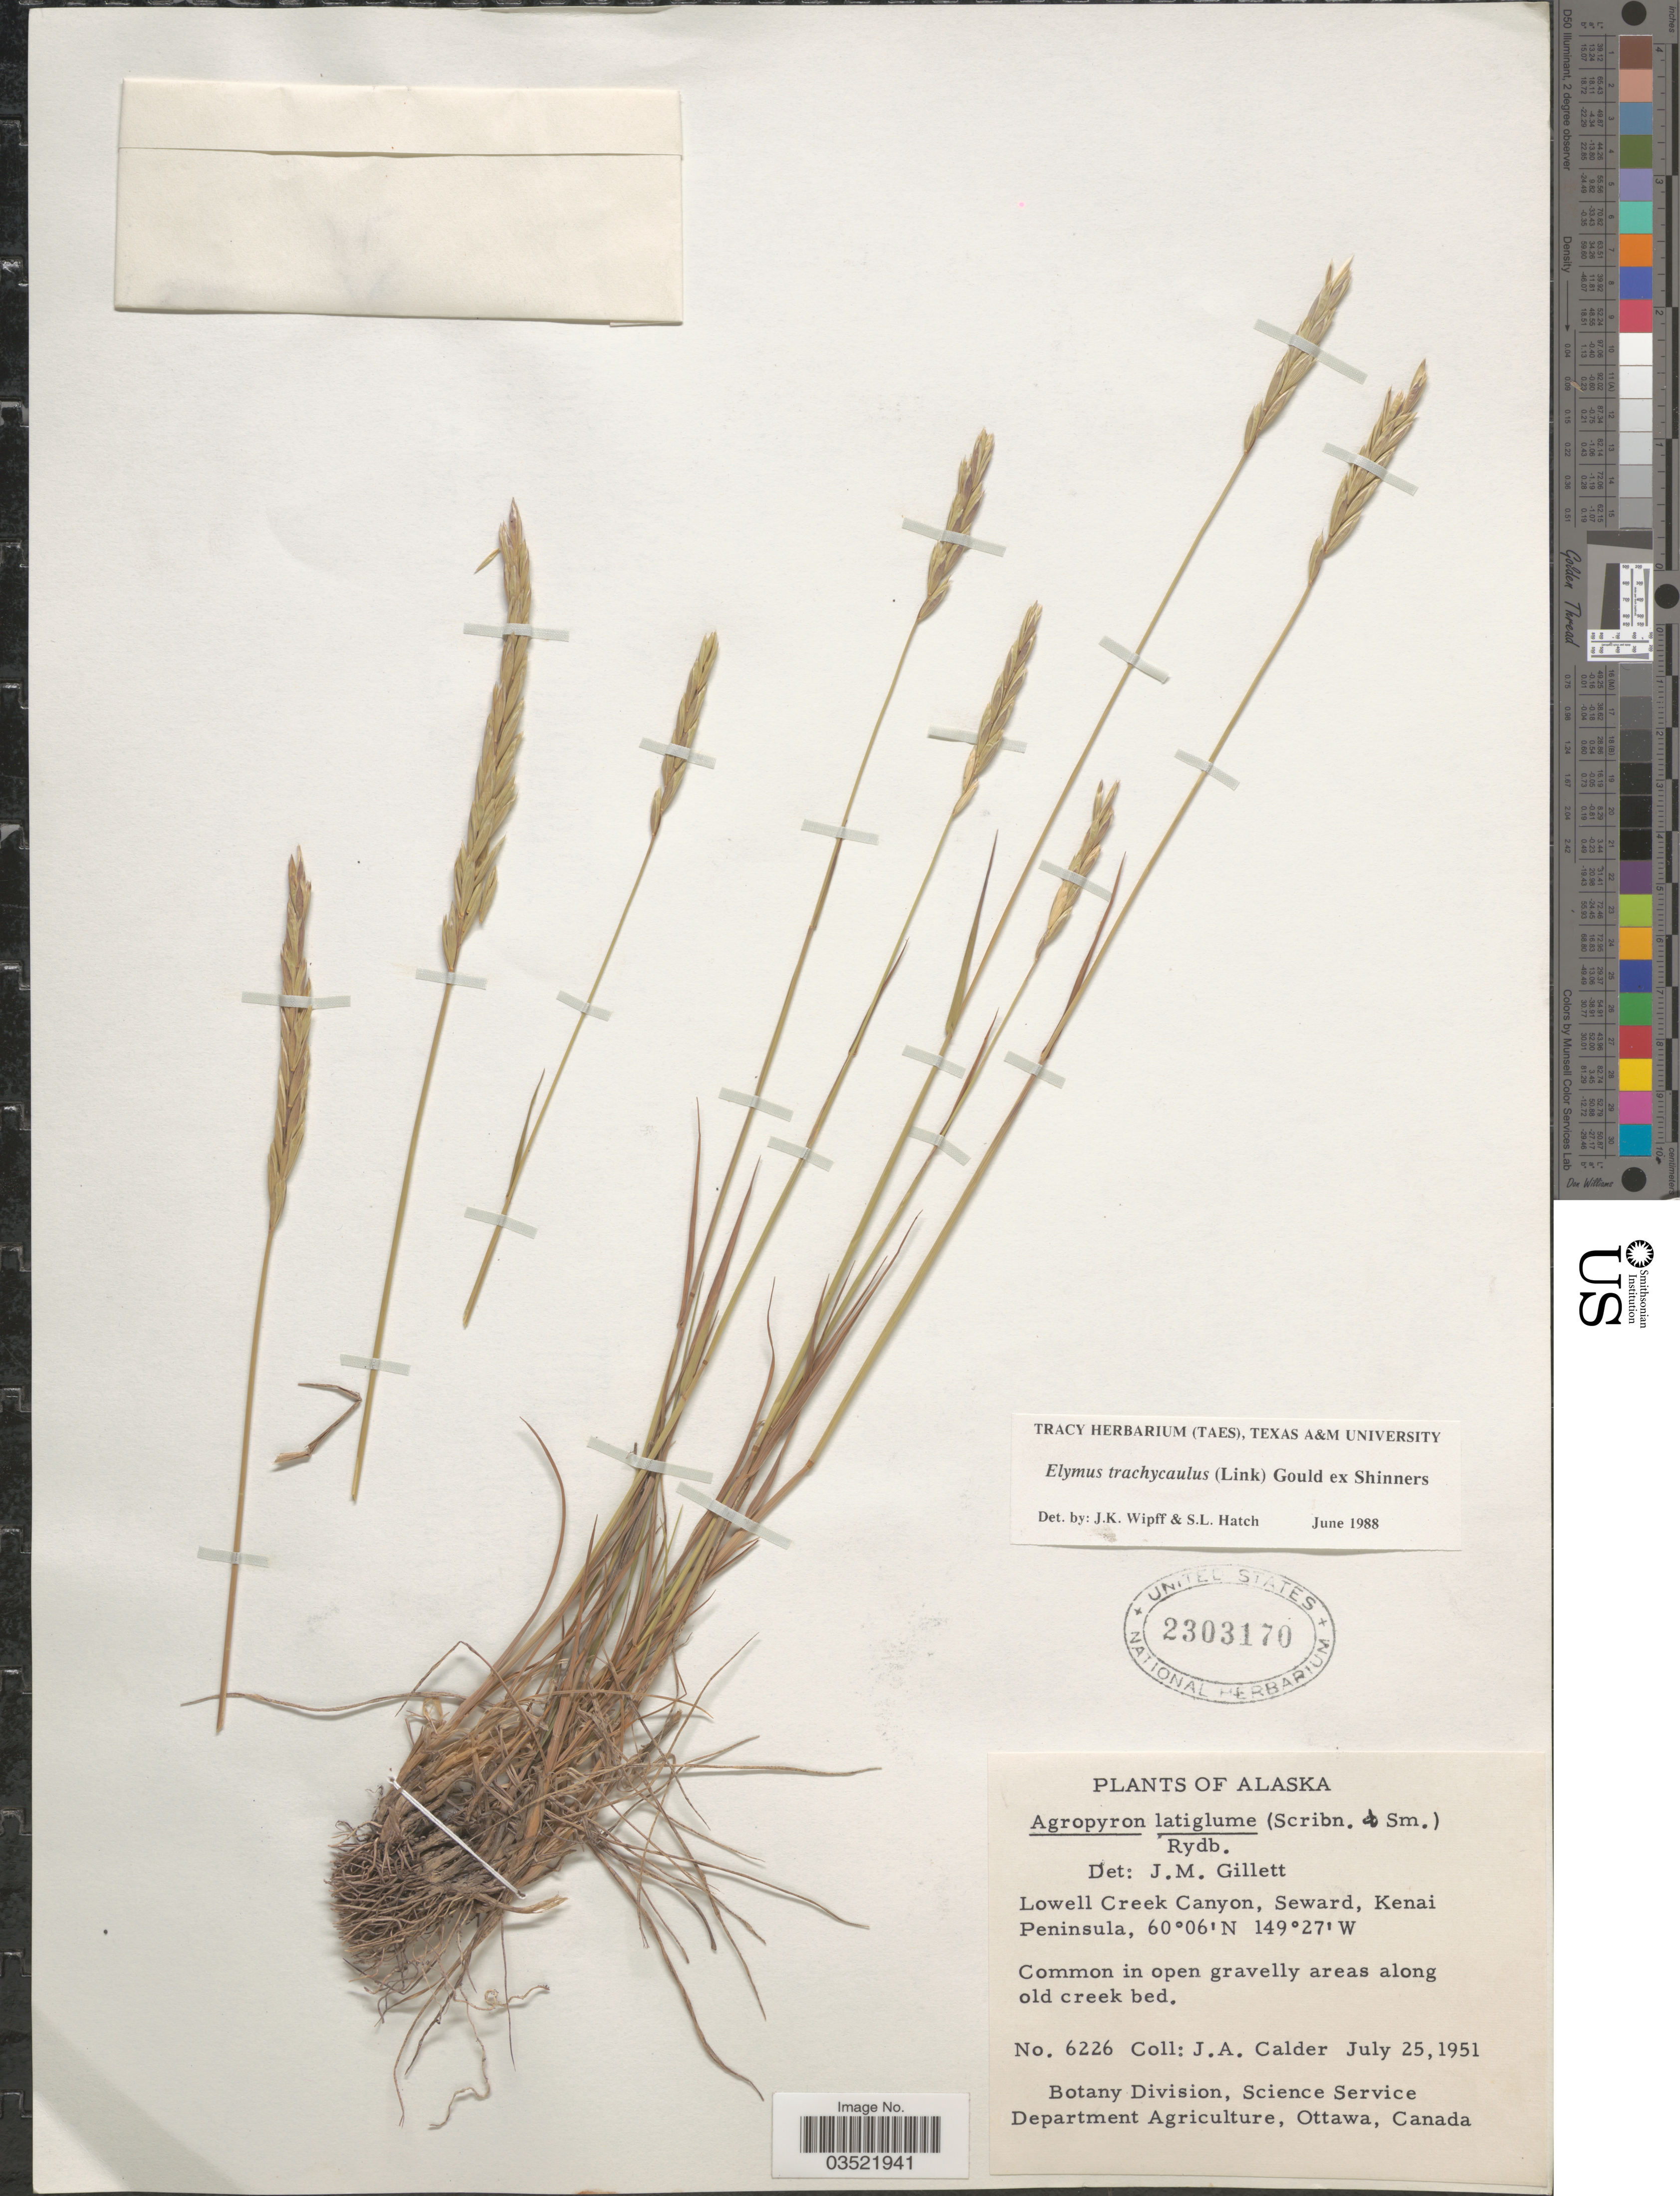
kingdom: Plantae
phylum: Tracheophyta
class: Liliopsida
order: Poales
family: Poaceae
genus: Elymus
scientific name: Elymus trachycaulus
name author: (Link) Gould ex Shinners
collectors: J. A. Calder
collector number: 6226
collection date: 1951-07-25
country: United States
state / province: Alaska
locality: Lowell Creek Canyon, Seward, Kenai Peninsula. Common in open gravelly areas along old creek bed.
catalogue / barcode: US 2303170